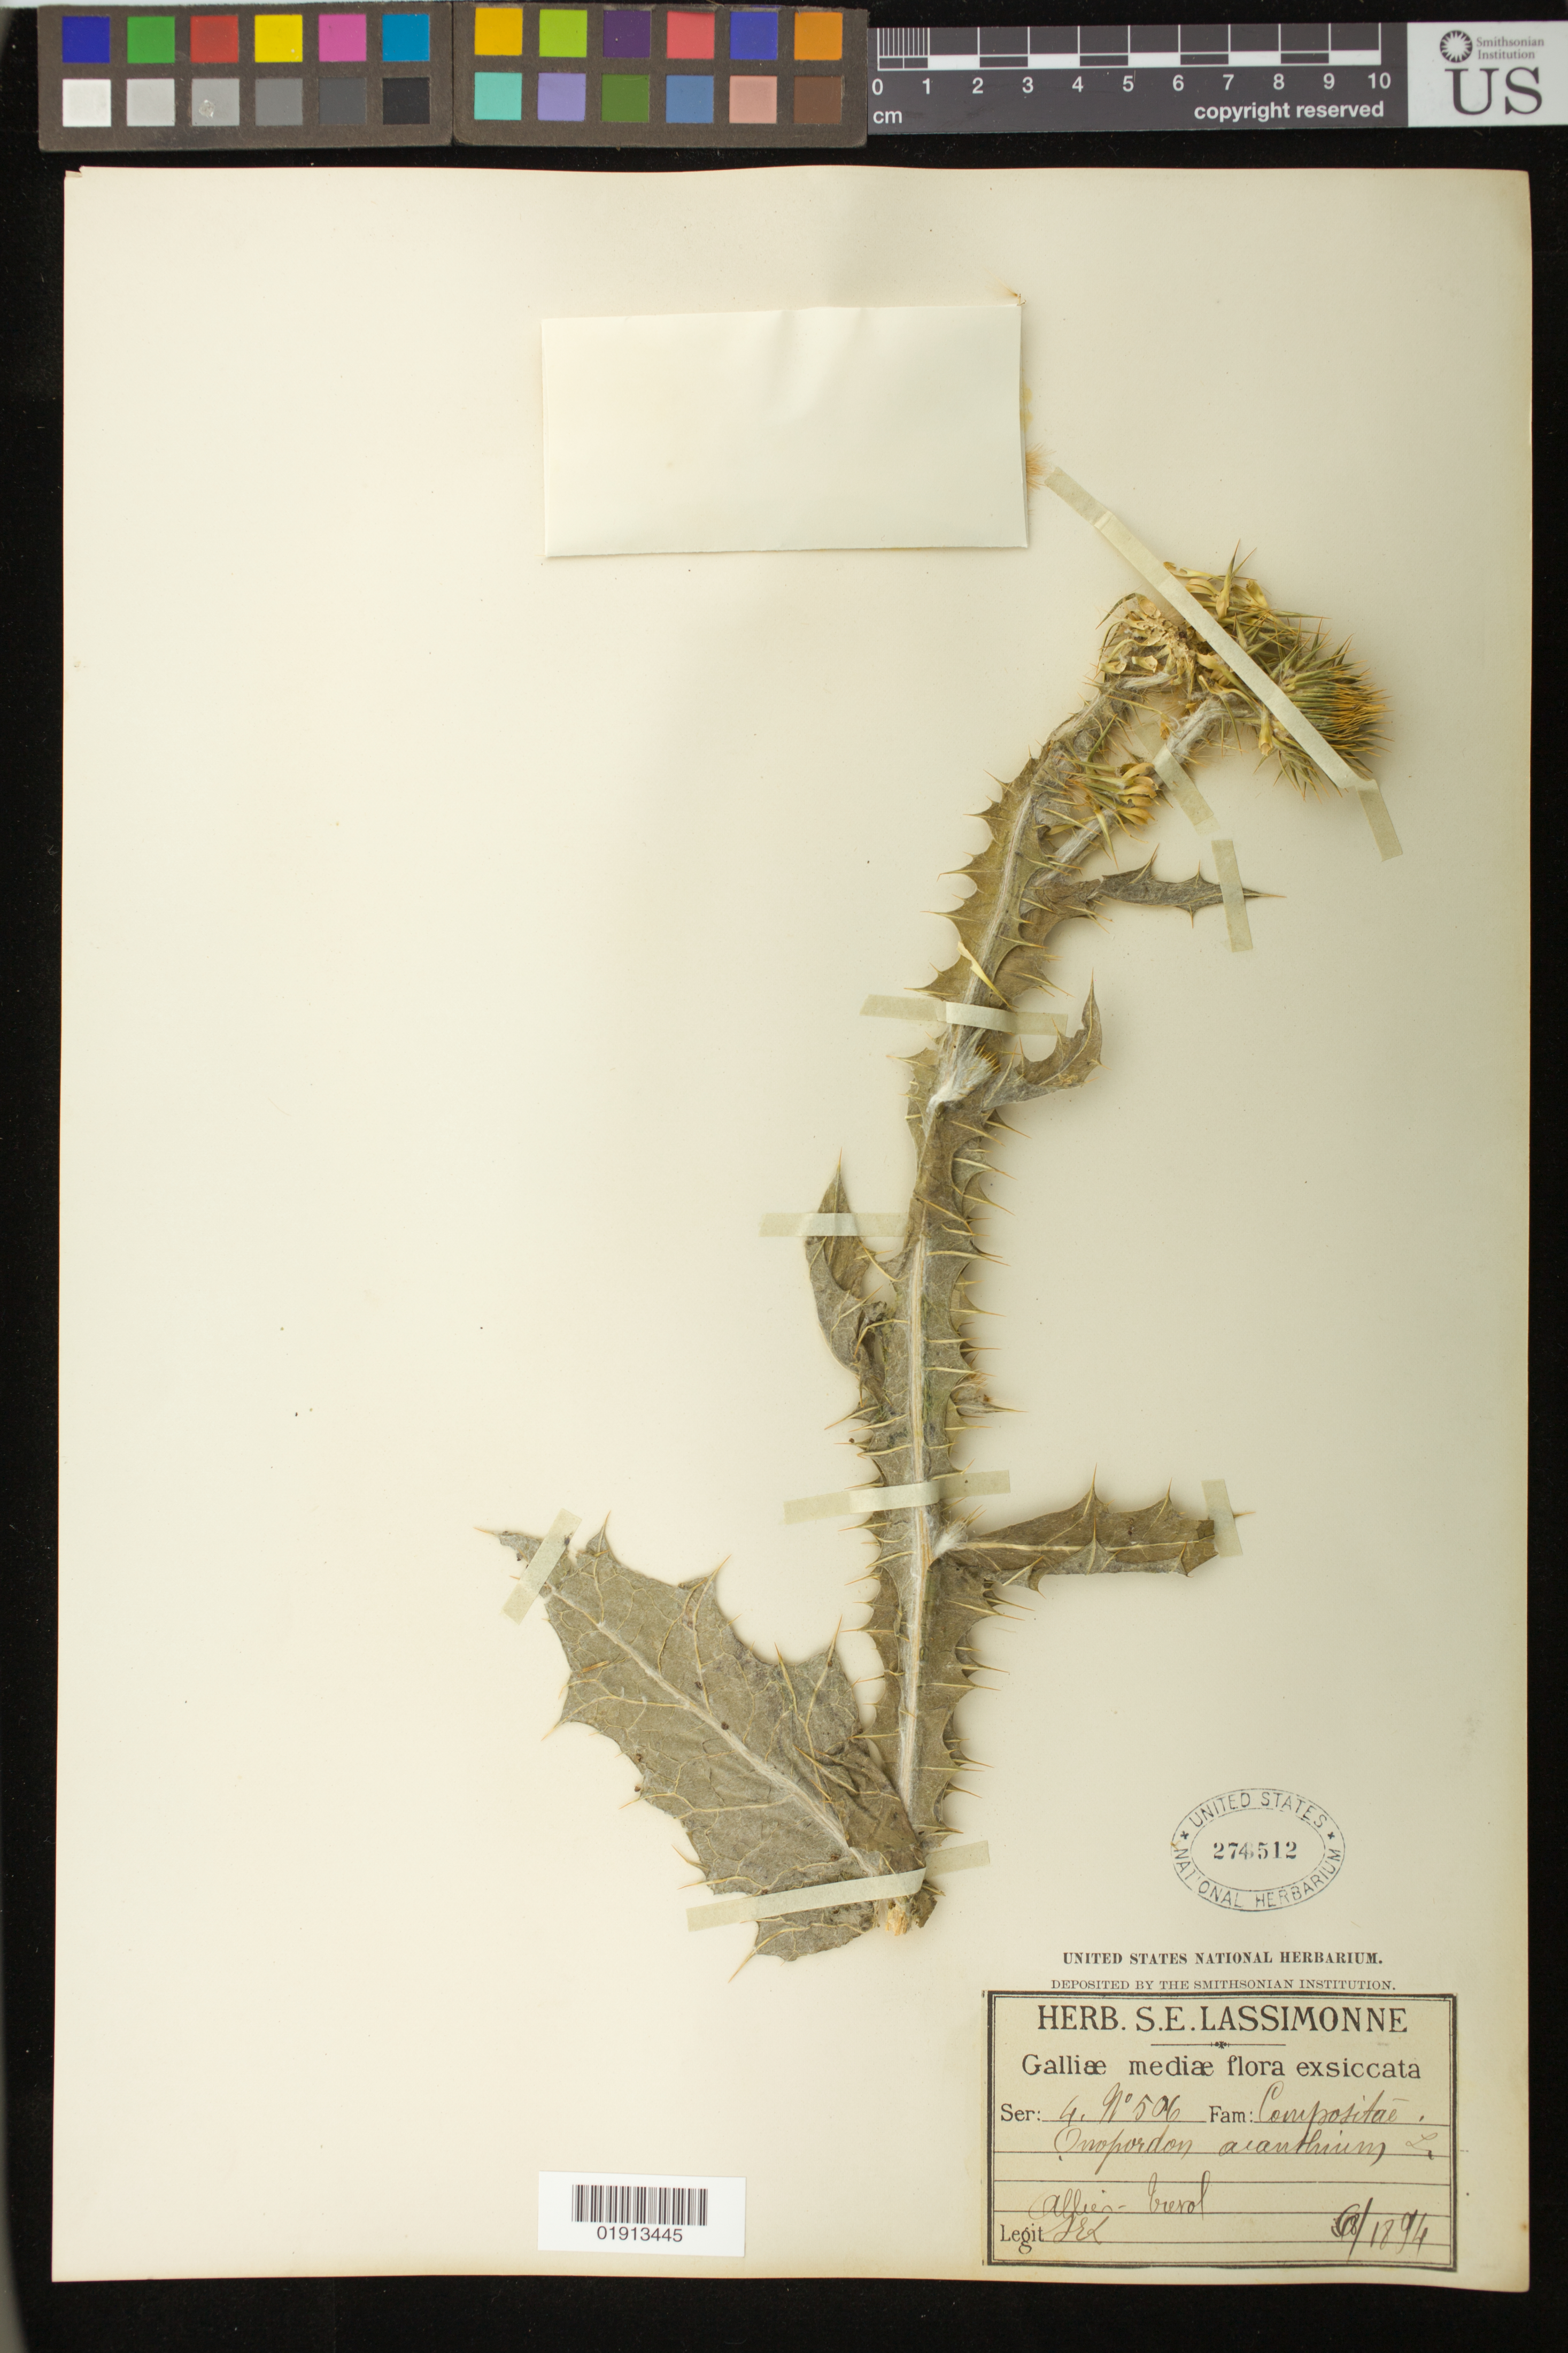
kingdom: Plantae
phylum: Tracheophyta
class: Magnoliopsida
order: Asterales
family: Asteraceae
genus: Onopordum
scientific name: Onopordum acanthium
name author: L.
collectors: S. Lassimonne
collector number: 506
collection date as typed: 6/1894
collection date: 1894-06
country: France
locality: Allier - Bresol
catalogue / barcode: US 274512